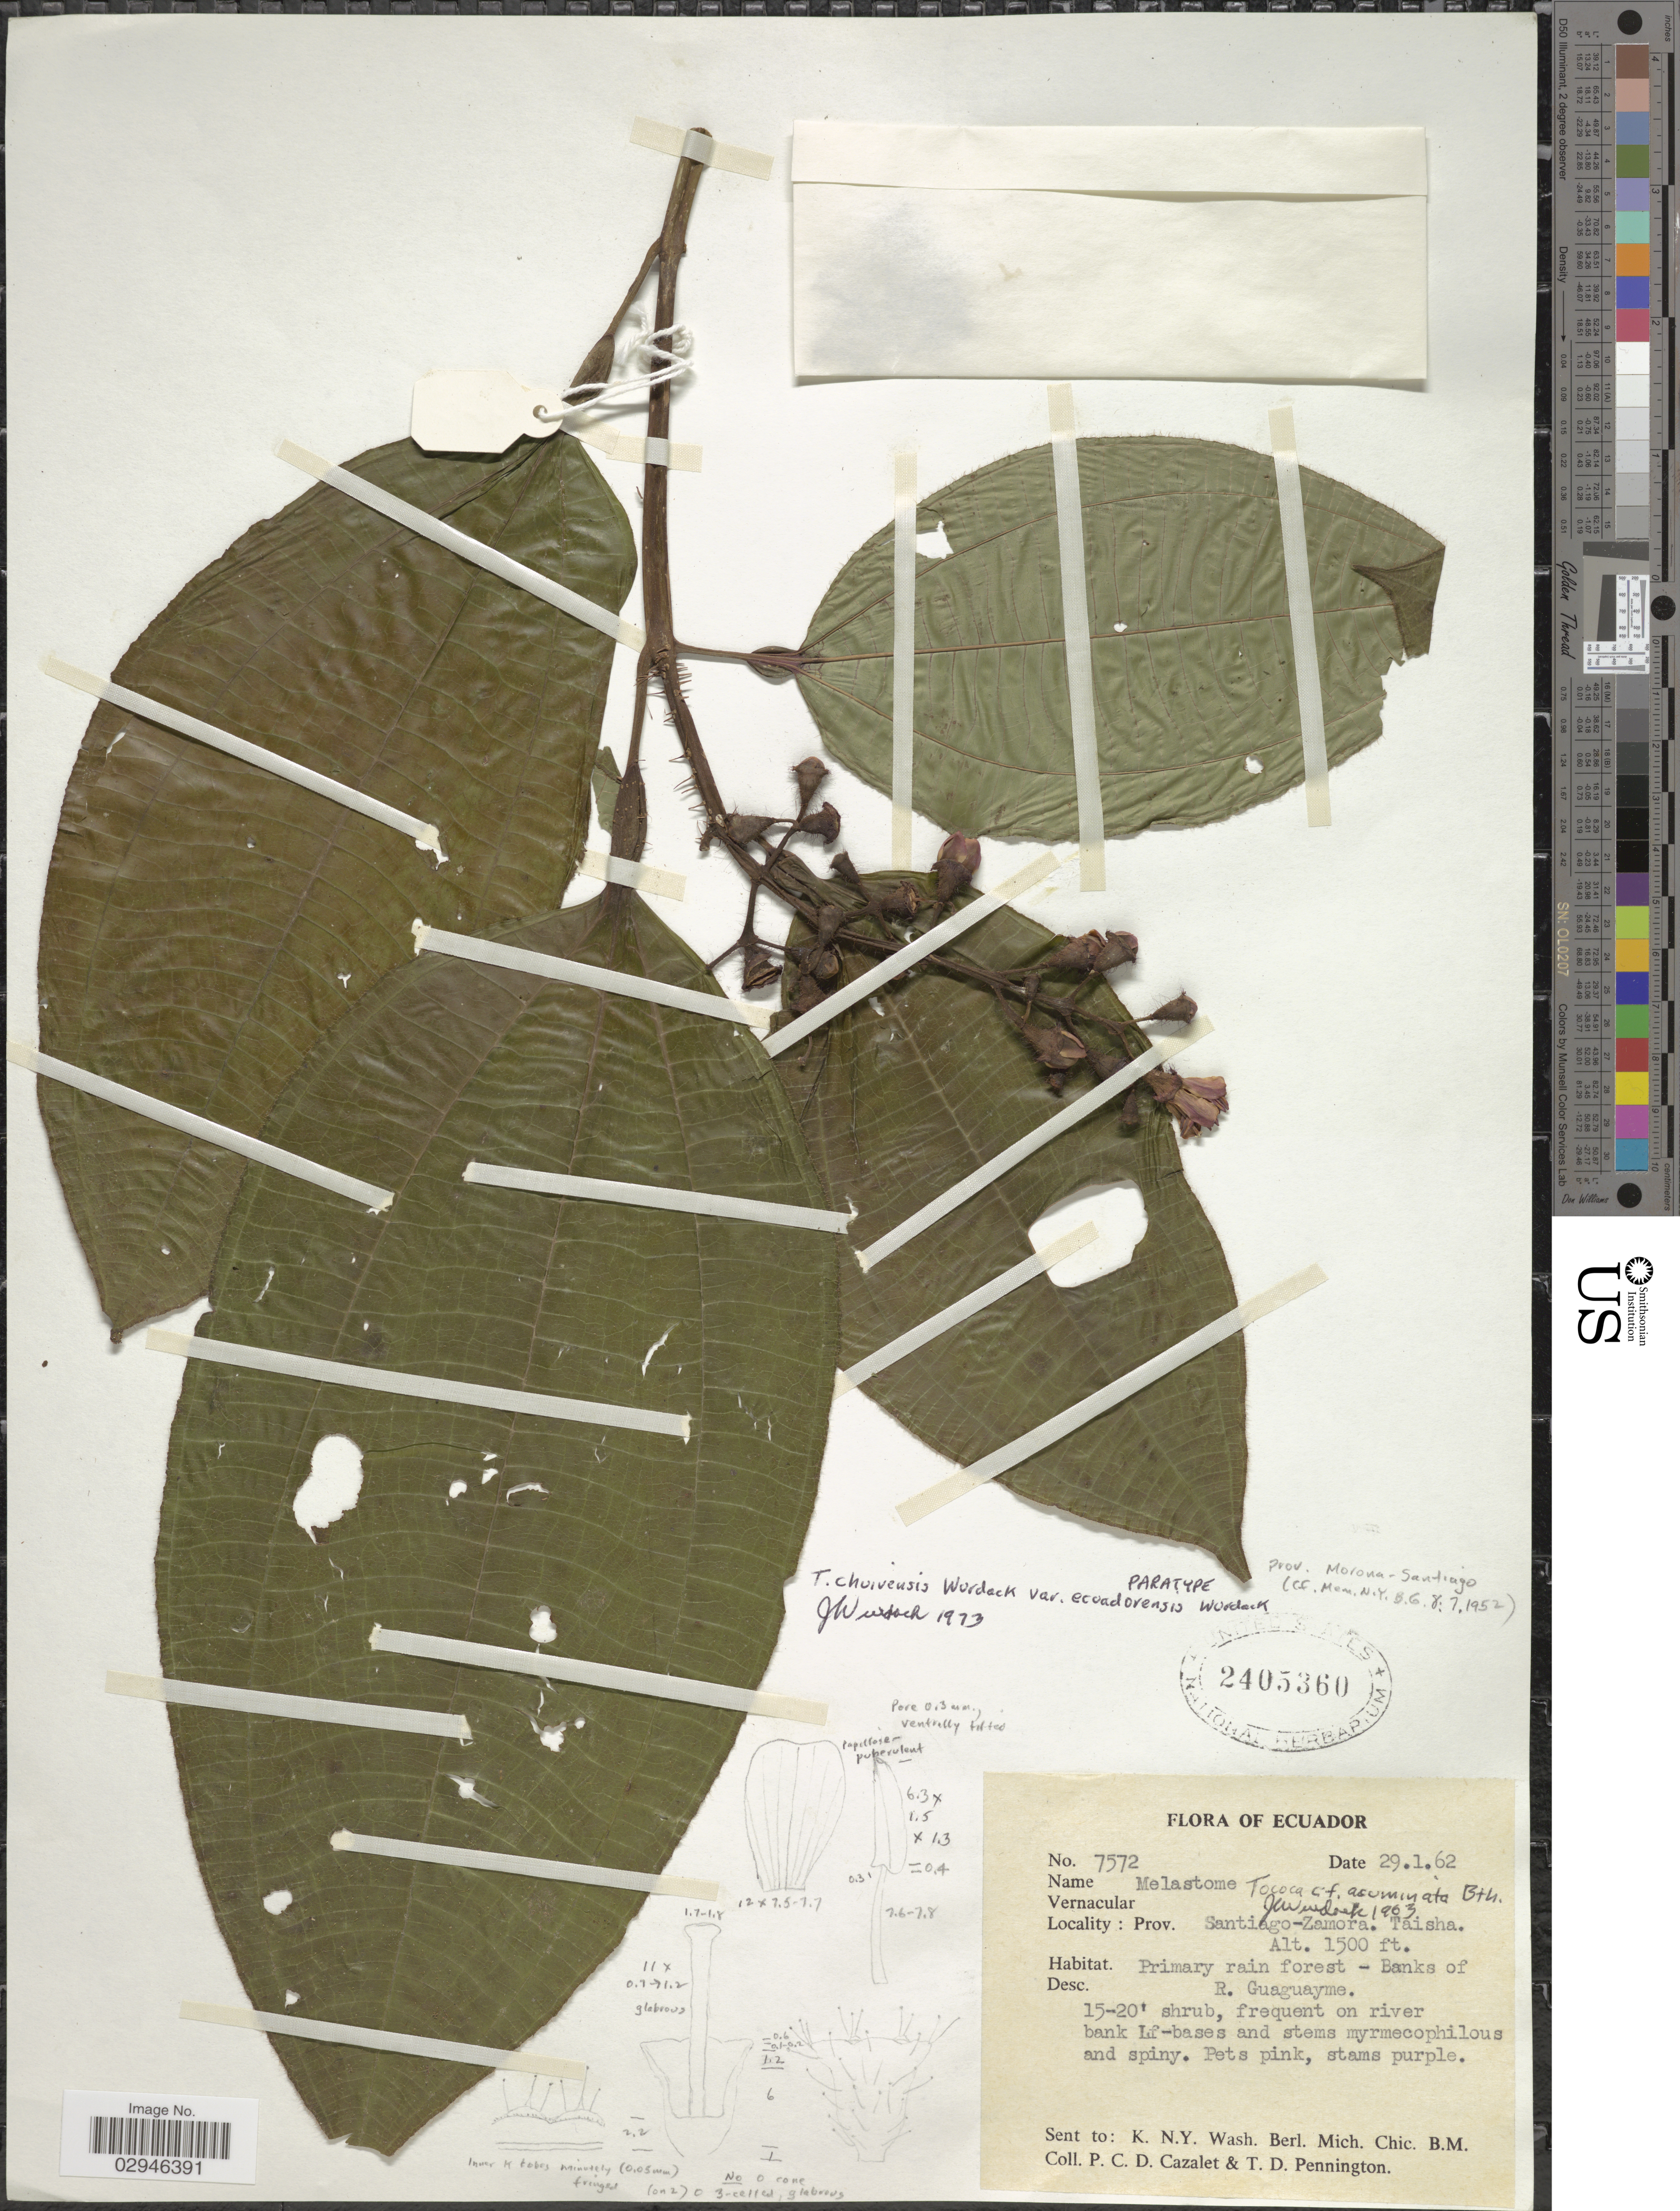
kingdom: Plantae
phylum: Tracheophyta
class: Magnoliopsida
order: Myrtales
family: Melastomataceae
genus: Tococa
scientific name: Tococa chuivensis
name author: Wurdack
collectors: P. C. D. Cazalet & T. D. Pennington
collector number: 7572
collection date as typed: Transcribed d/m/y: 29/1/62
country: Ecuador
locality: Prov. Santiago-Zamora, Taisha.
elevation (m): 457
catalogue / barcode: US 2405360